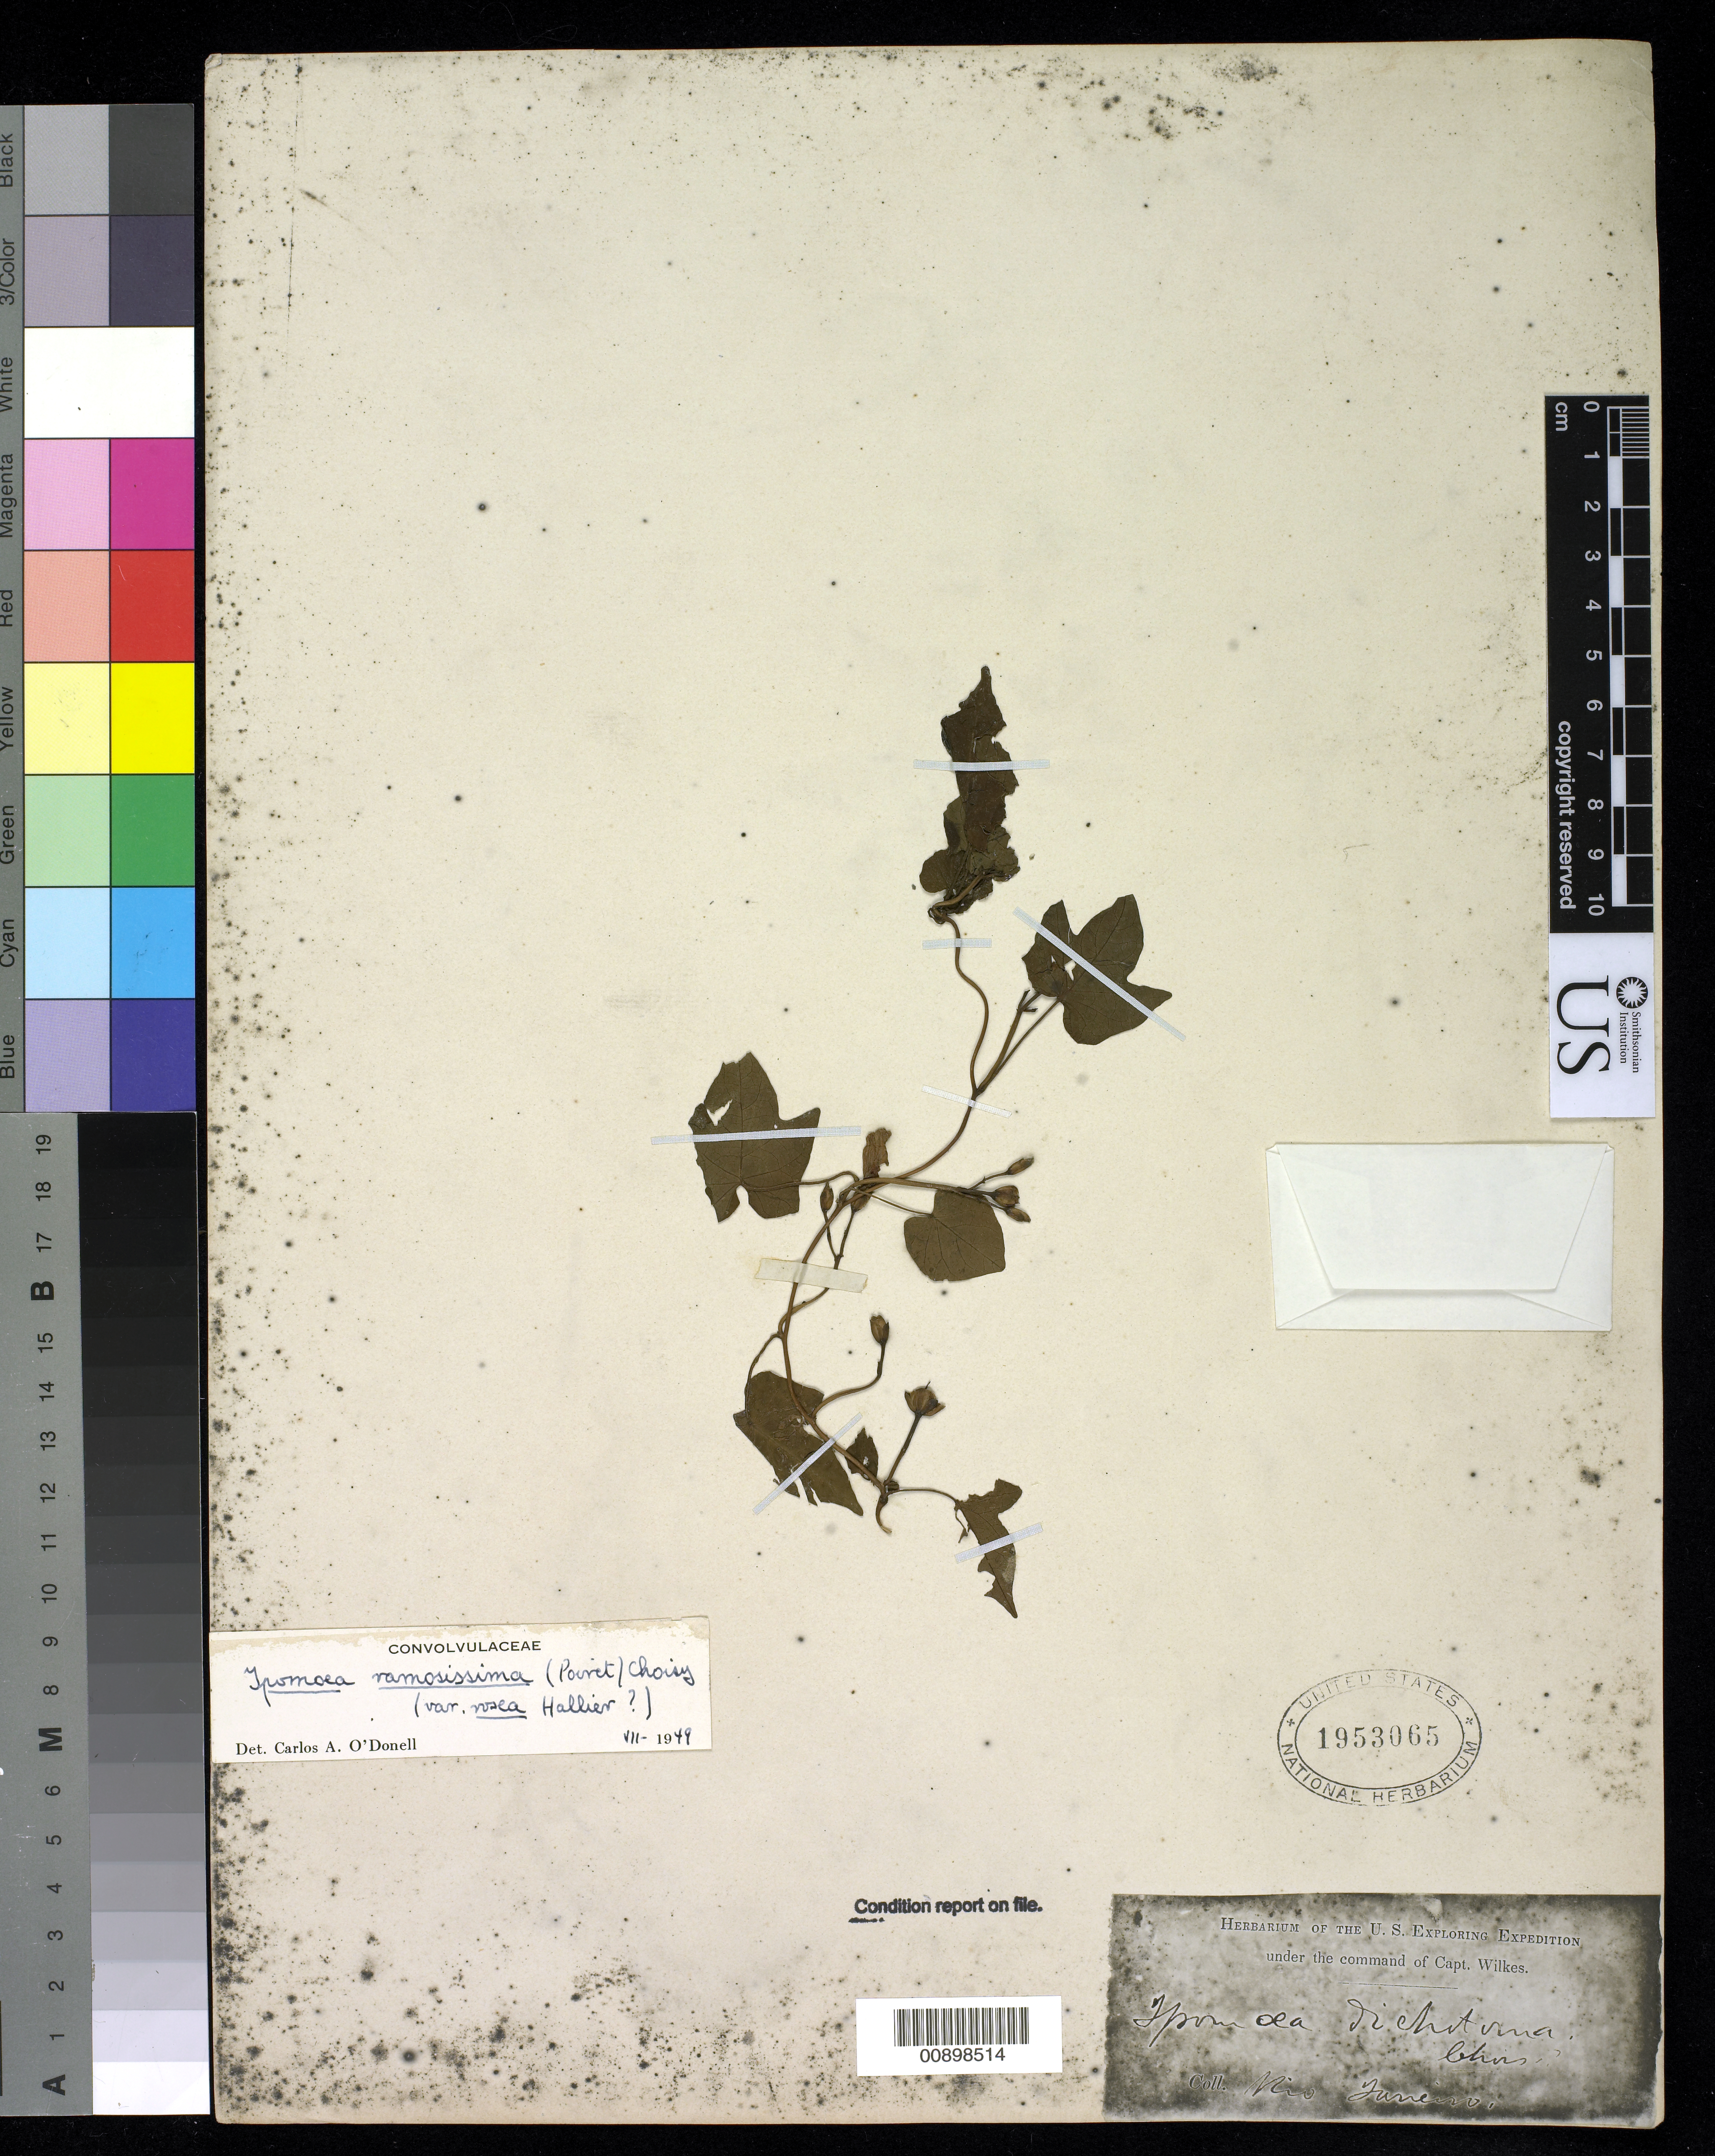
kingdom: Plantae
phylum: Tracheophyta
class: Magnoliopsida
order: Solanales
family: Convolvulaceae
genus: Ipomoea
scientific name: Ipomoea ramosissima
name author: (Poir.) Choisy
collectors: Wilkes Explor. Exped.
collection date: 1838/1842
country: Brazil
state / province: Rio de Janeiro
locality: Rio de Janiero, Brazil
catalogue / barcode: US 1953065